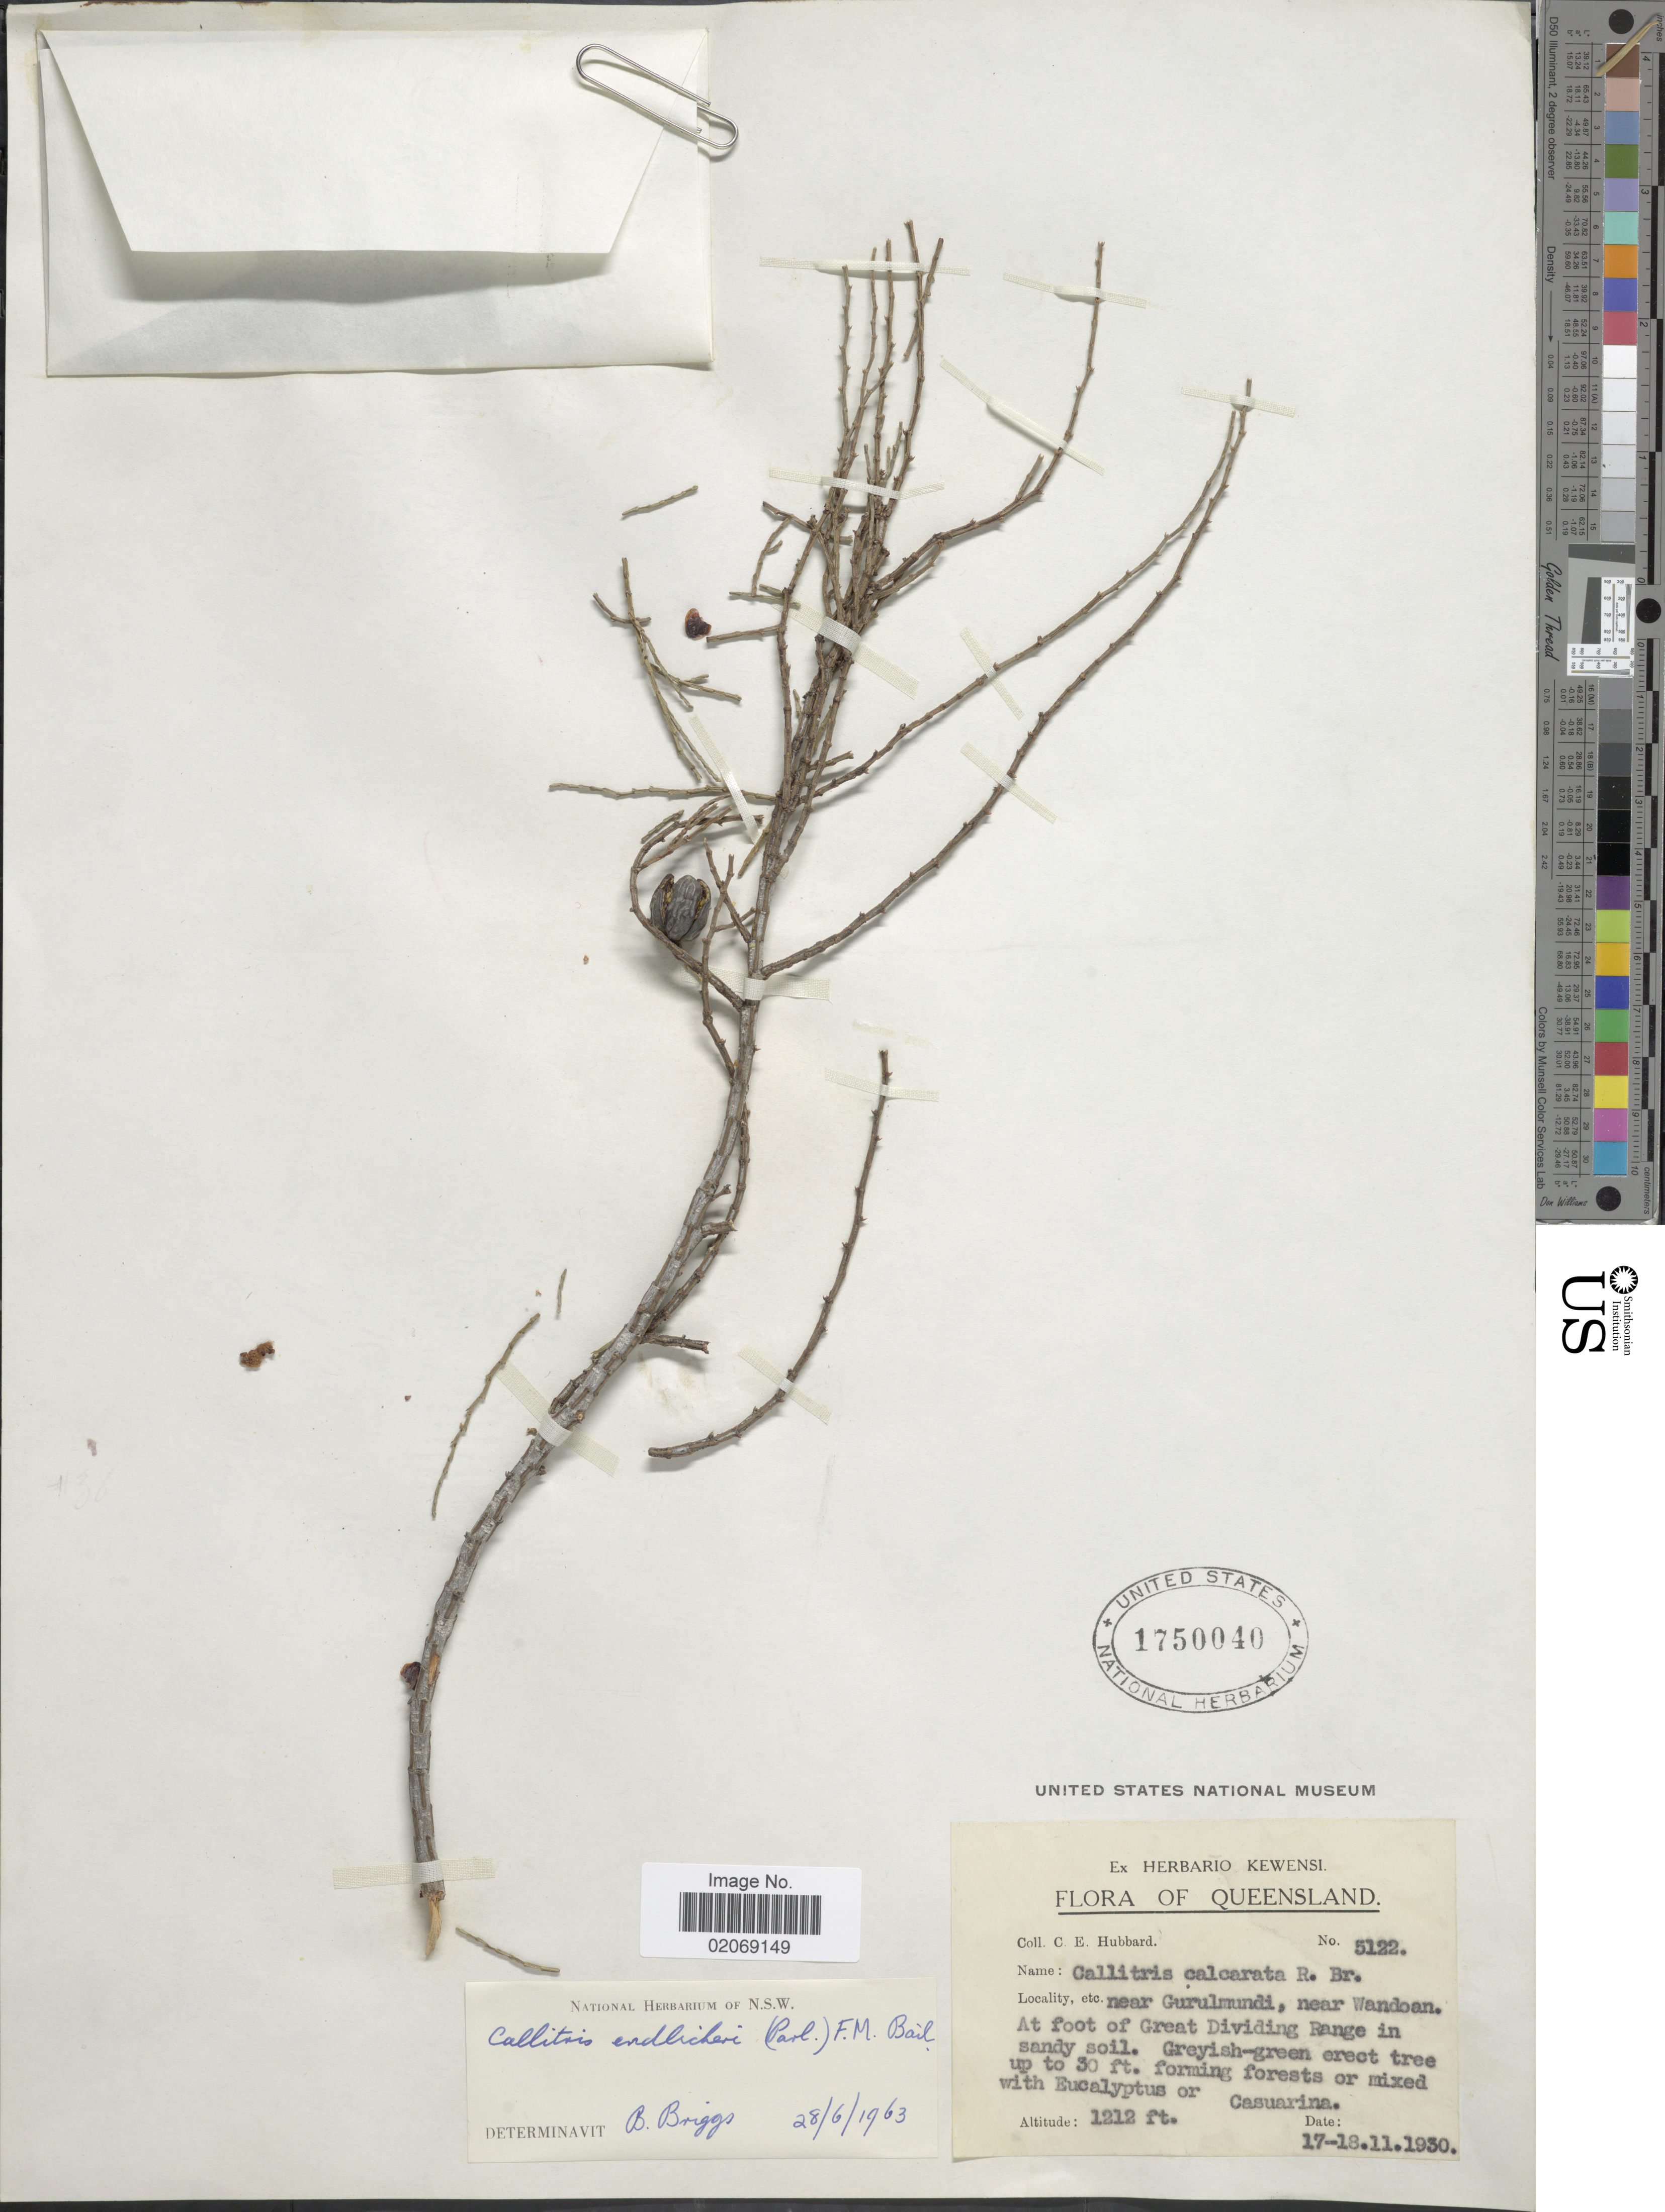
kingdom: Plantae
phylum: Tracheophyta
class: Pinopsida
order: Pinales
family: Cupressaceae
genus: Callitris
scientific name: Callitris endlicheri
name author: (Parl.) F.M. Bailey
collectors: C. E. Hubbard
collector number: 5122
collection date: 1930-11-17/1930-11-18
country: Australia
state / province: Queensland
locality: Near Gurulmundi, near Wandoan. at foot of Great Dividing Range in sandy soil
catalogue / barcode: US 1750040